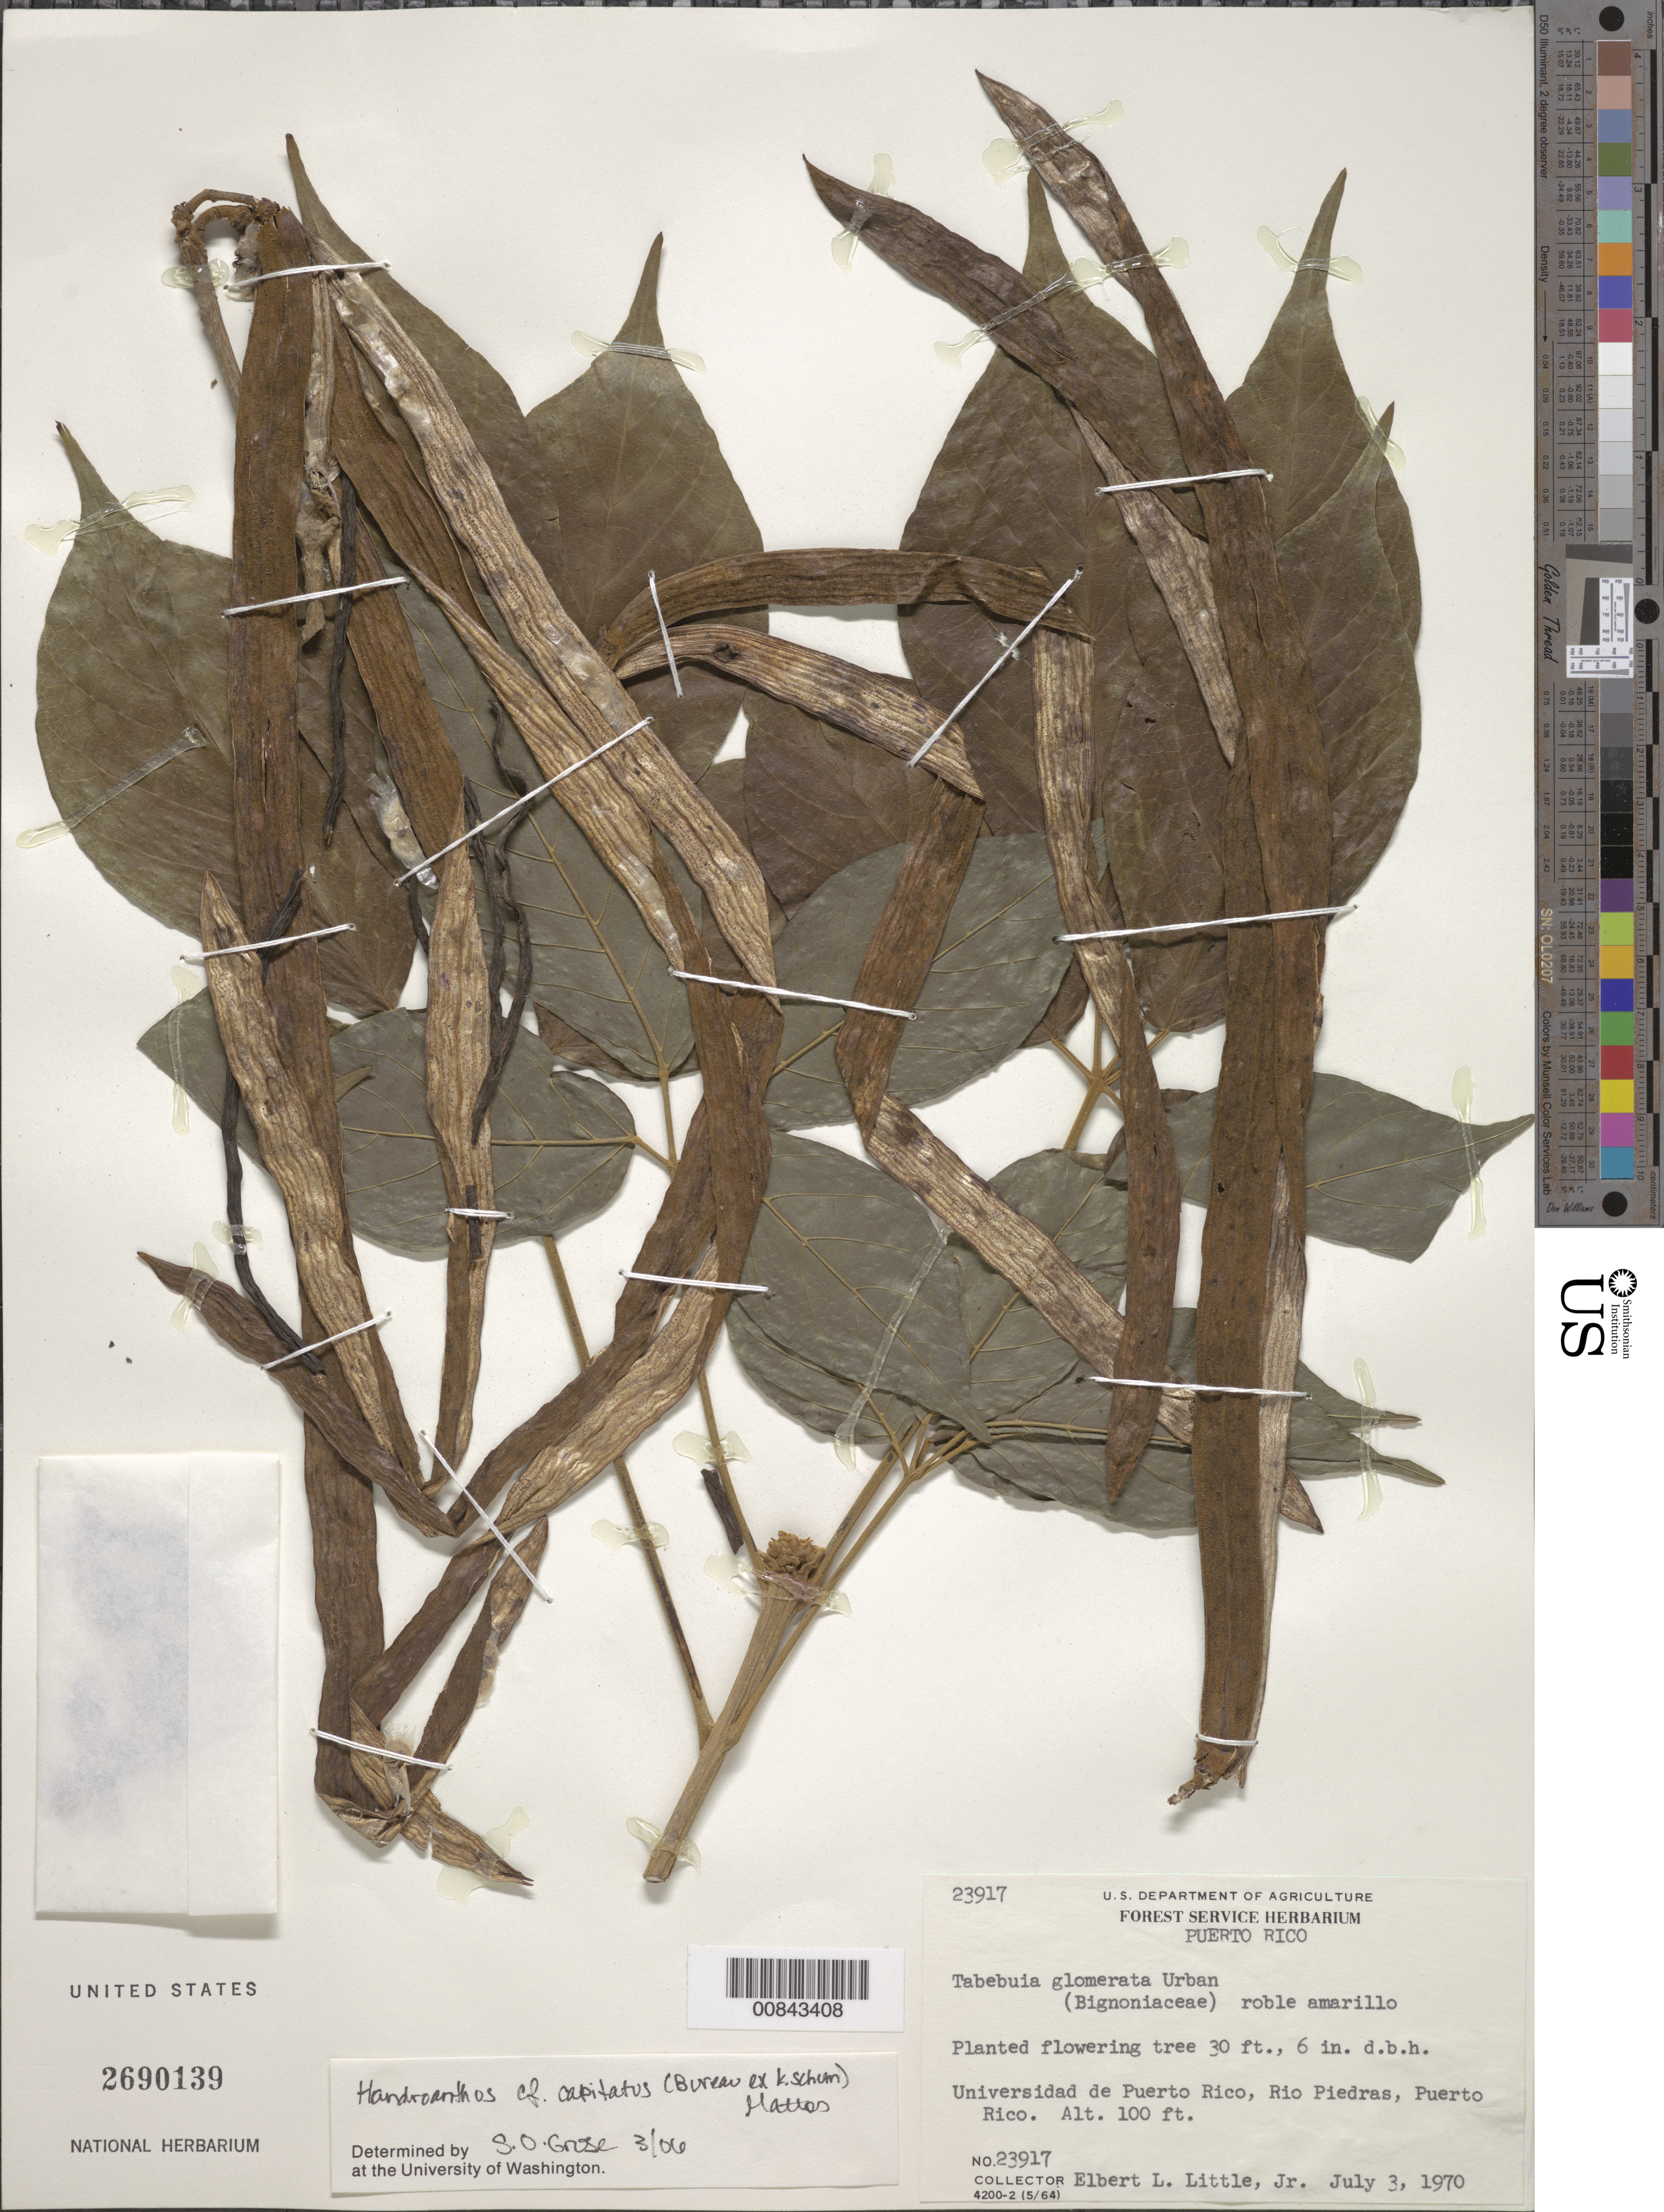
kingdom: Plantae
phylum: Tracheophyta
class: Magnoliopsida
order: Lamiales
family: Bignoniaceae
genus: Handroanthus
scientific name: Handroanthus capitatus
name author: (Bureau ex K. Schum.) Mattos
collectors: E. L. Little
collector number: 23917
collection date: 1970-07-03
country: Puerto Rico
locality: Universidad de Puerto Rico, Rio Piedras.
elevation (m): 30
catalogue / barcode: US 2690139